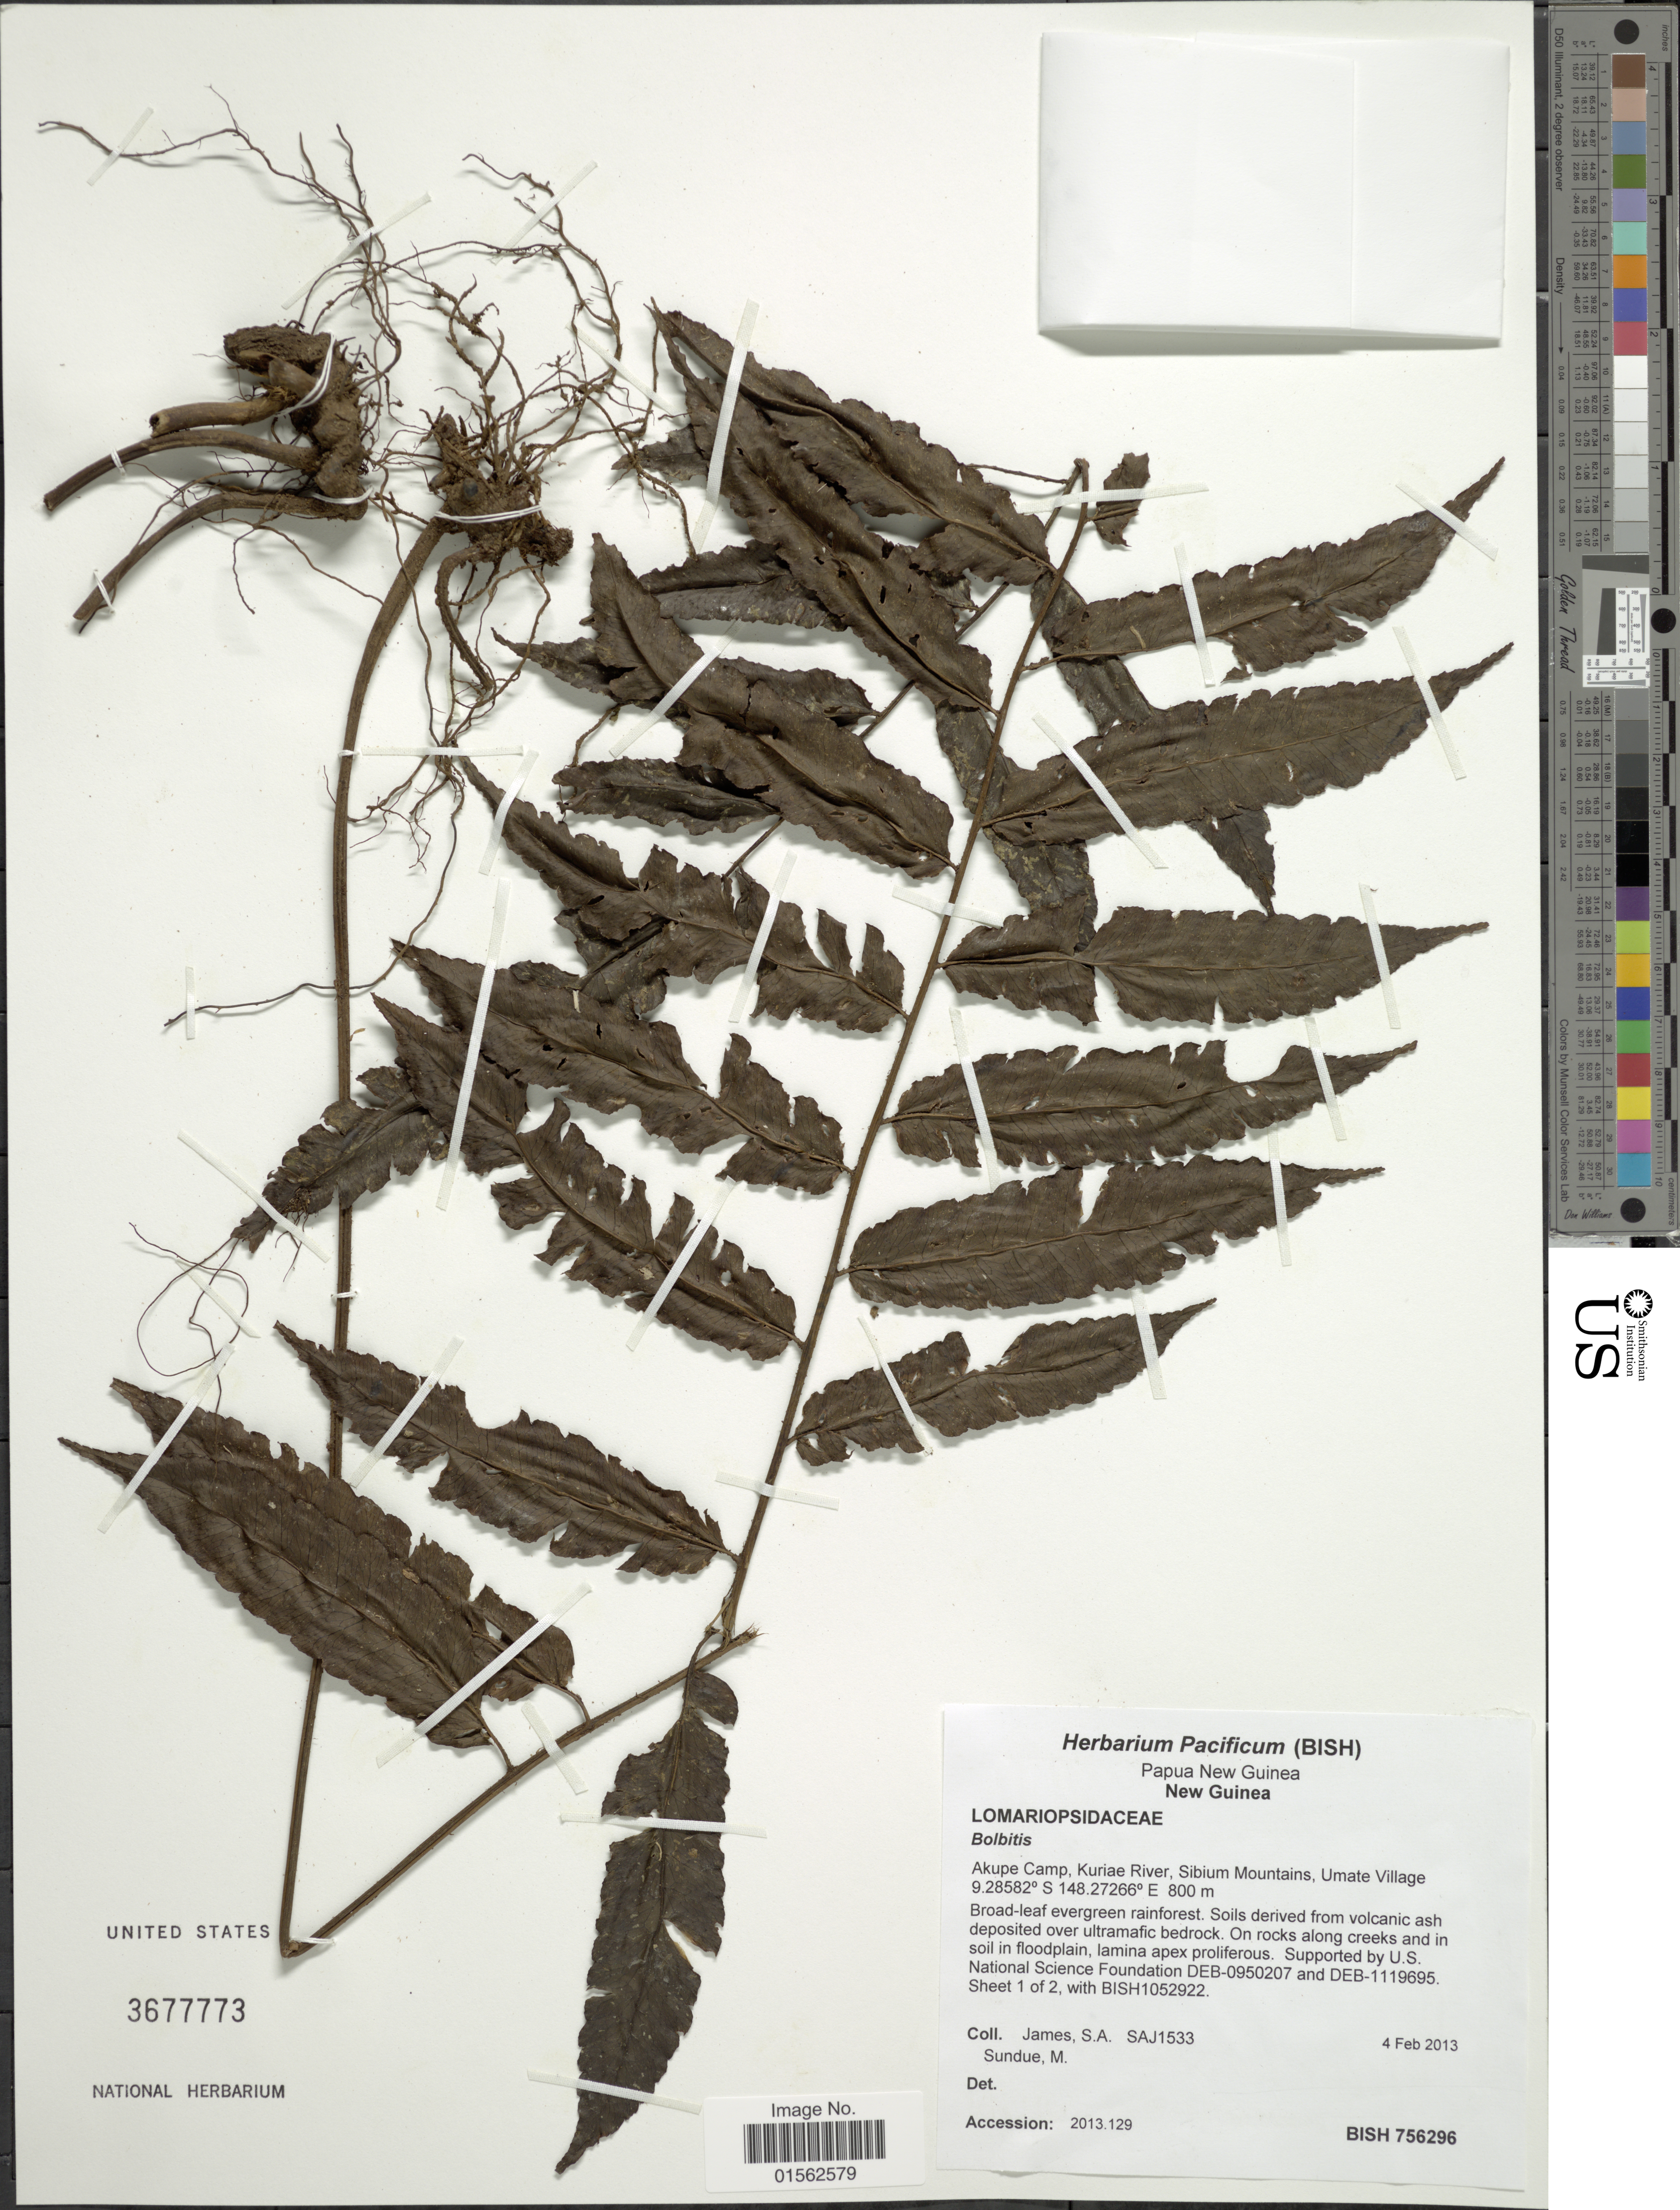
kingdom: Plantae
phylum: Tracheophyta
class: Polypodiopsida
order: Polypodiales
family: Dryopteridaceae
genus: Bolbitis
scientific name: Bolbitis sp.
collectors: S. James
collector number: SAJ1533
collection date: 2013-02-04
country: Papua New Guinea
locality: New Guinea, Akupe Camp, Kuriae River, Sibium Mountains, Umate Village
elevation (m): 800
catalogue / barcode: US 3677773